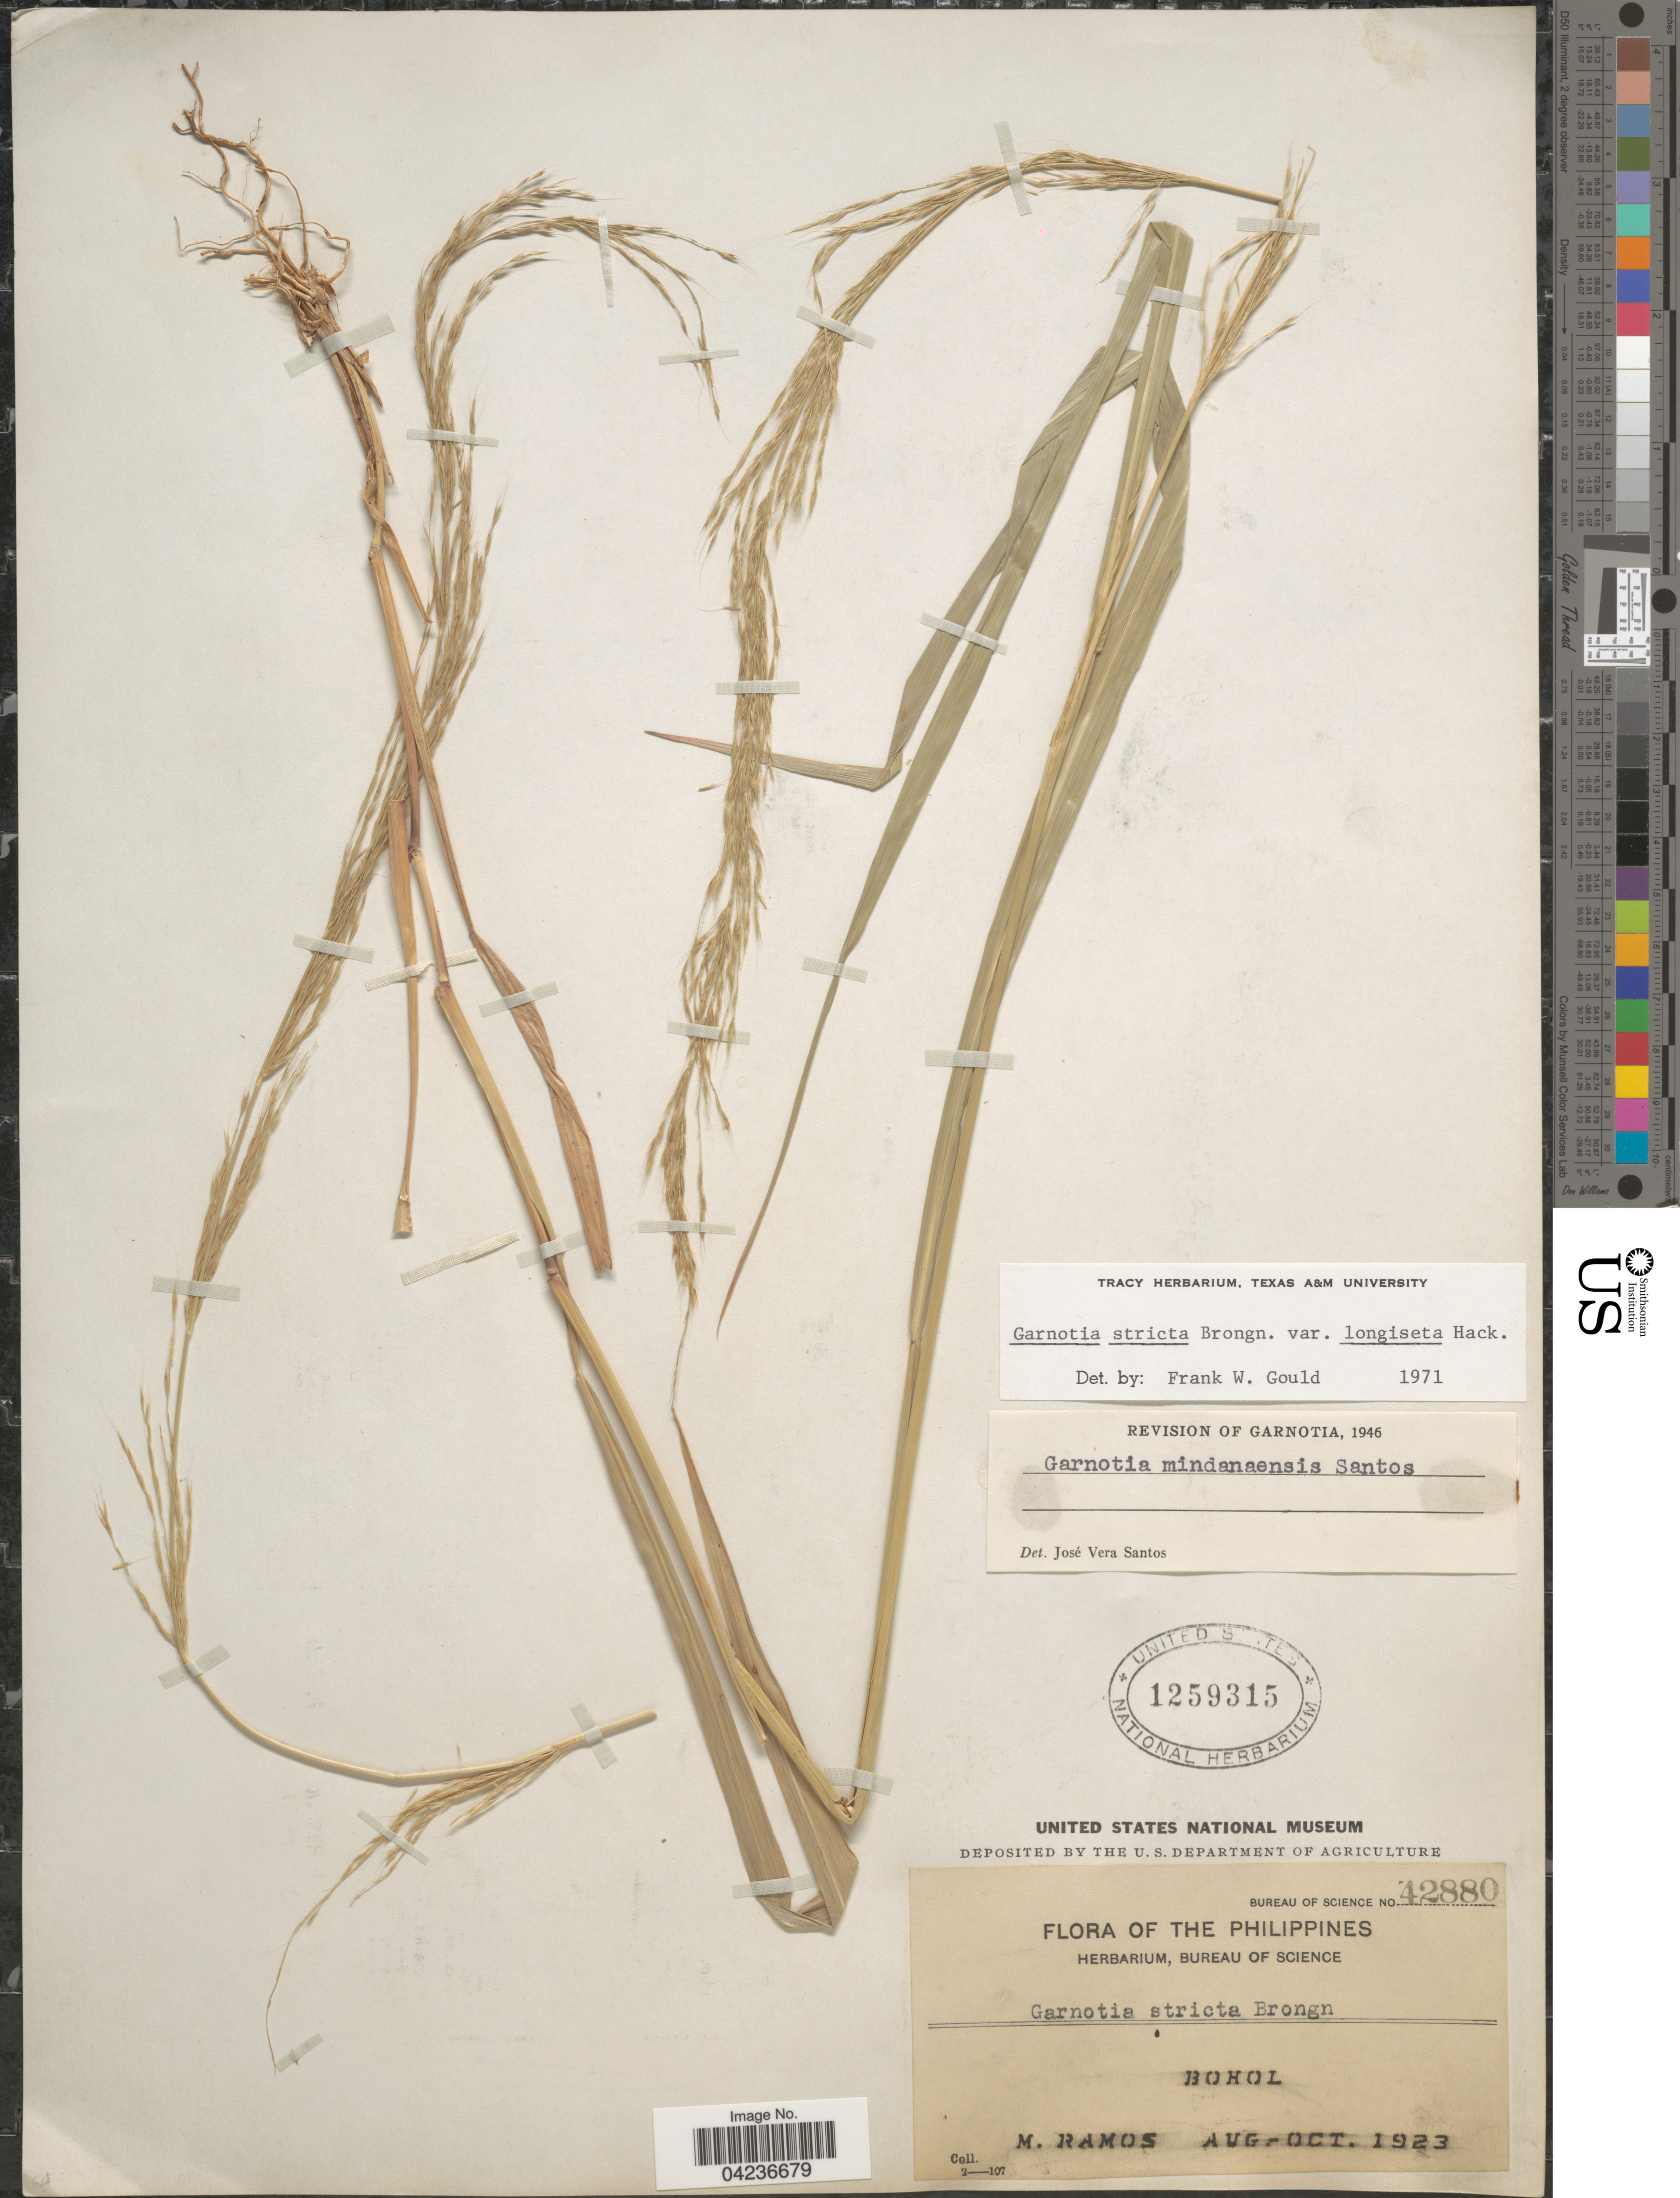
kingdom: Plantae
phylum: Tracheophyta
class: Liliopsida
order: Poales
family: Poaceae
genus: Garnotia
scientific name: Garnotia stricta var. longiseta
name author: Hack. in Kneuck.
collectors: M. Ramos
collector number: Bureau of Science 42880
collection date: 1923-08/1923-10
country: Philippines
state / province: Central Visayas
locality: Bohol.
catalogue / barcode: US 1259315